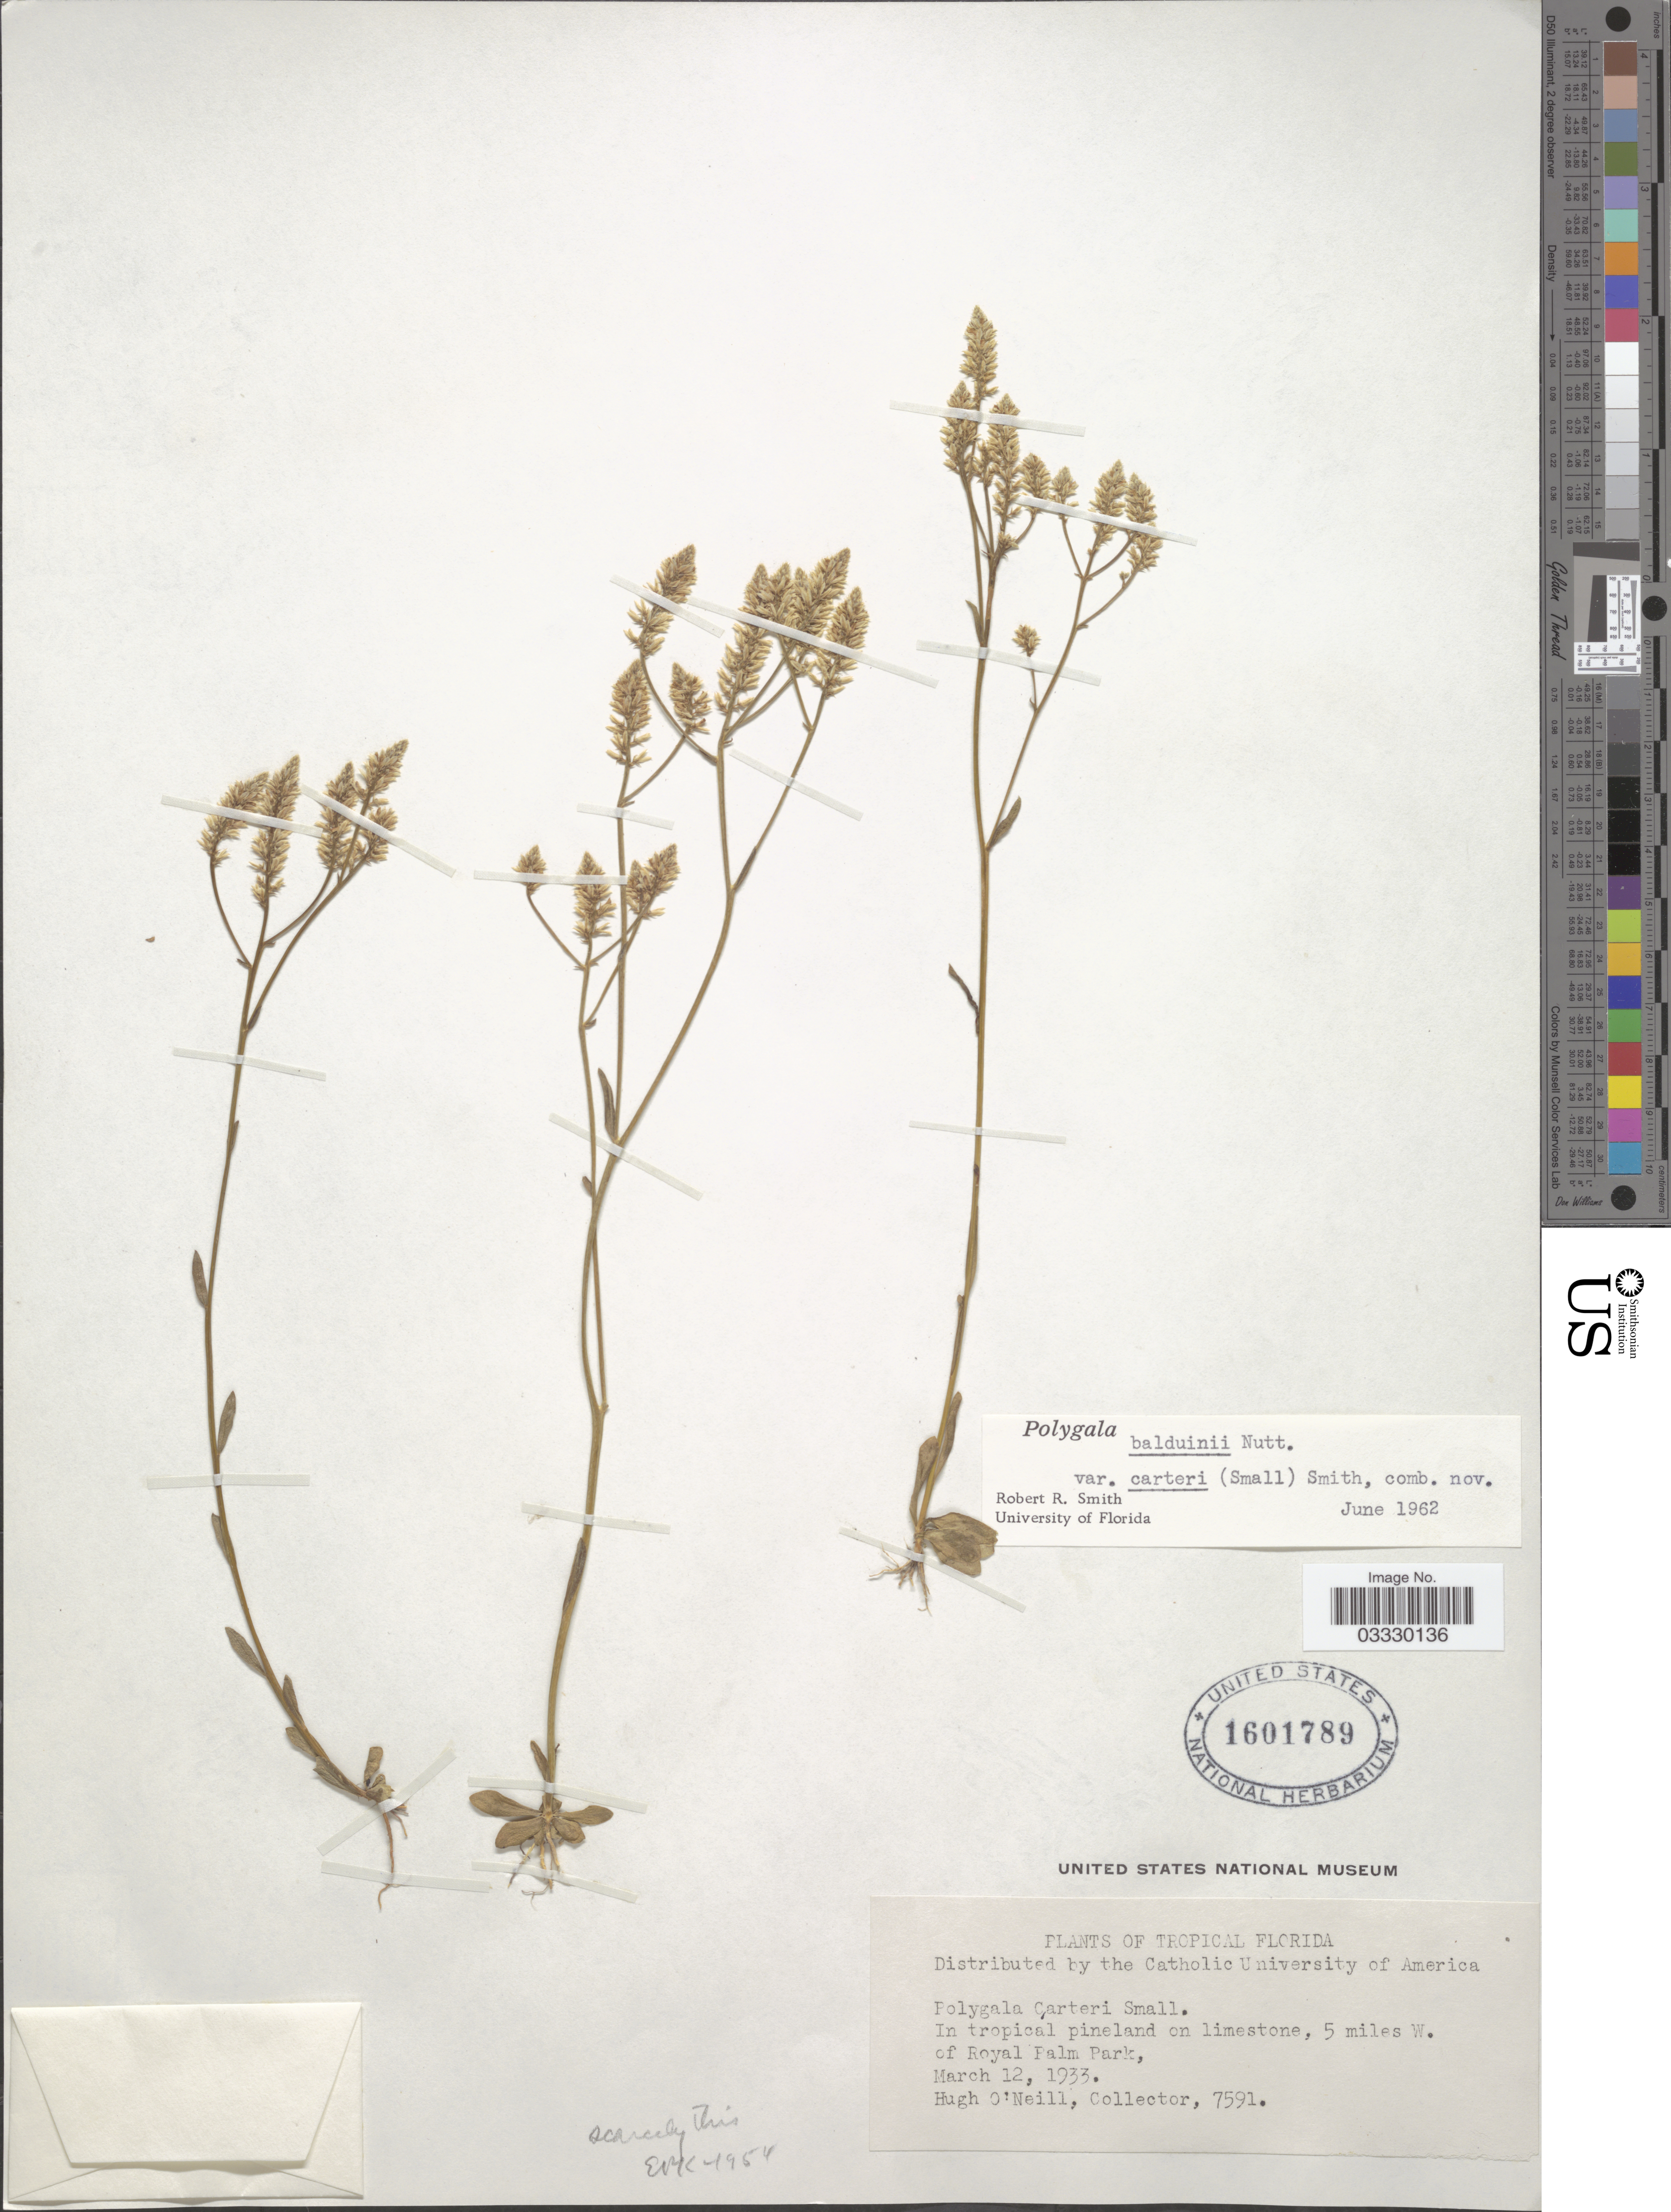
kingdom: Plantae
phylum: Tracheophyta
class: Magnoliopsida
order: Fabales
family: Polygalaceae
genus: Polygala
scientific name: Polygala balduinii var. carteri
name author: (Small) R.R. Sm. & D.B. Ward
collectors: H. O'Neill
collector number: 7591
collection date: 1933-03-12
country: United States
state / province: Florida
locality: Tropical Florida. 5 miles W. of Royal Palm Park.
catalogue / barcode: US 1601789